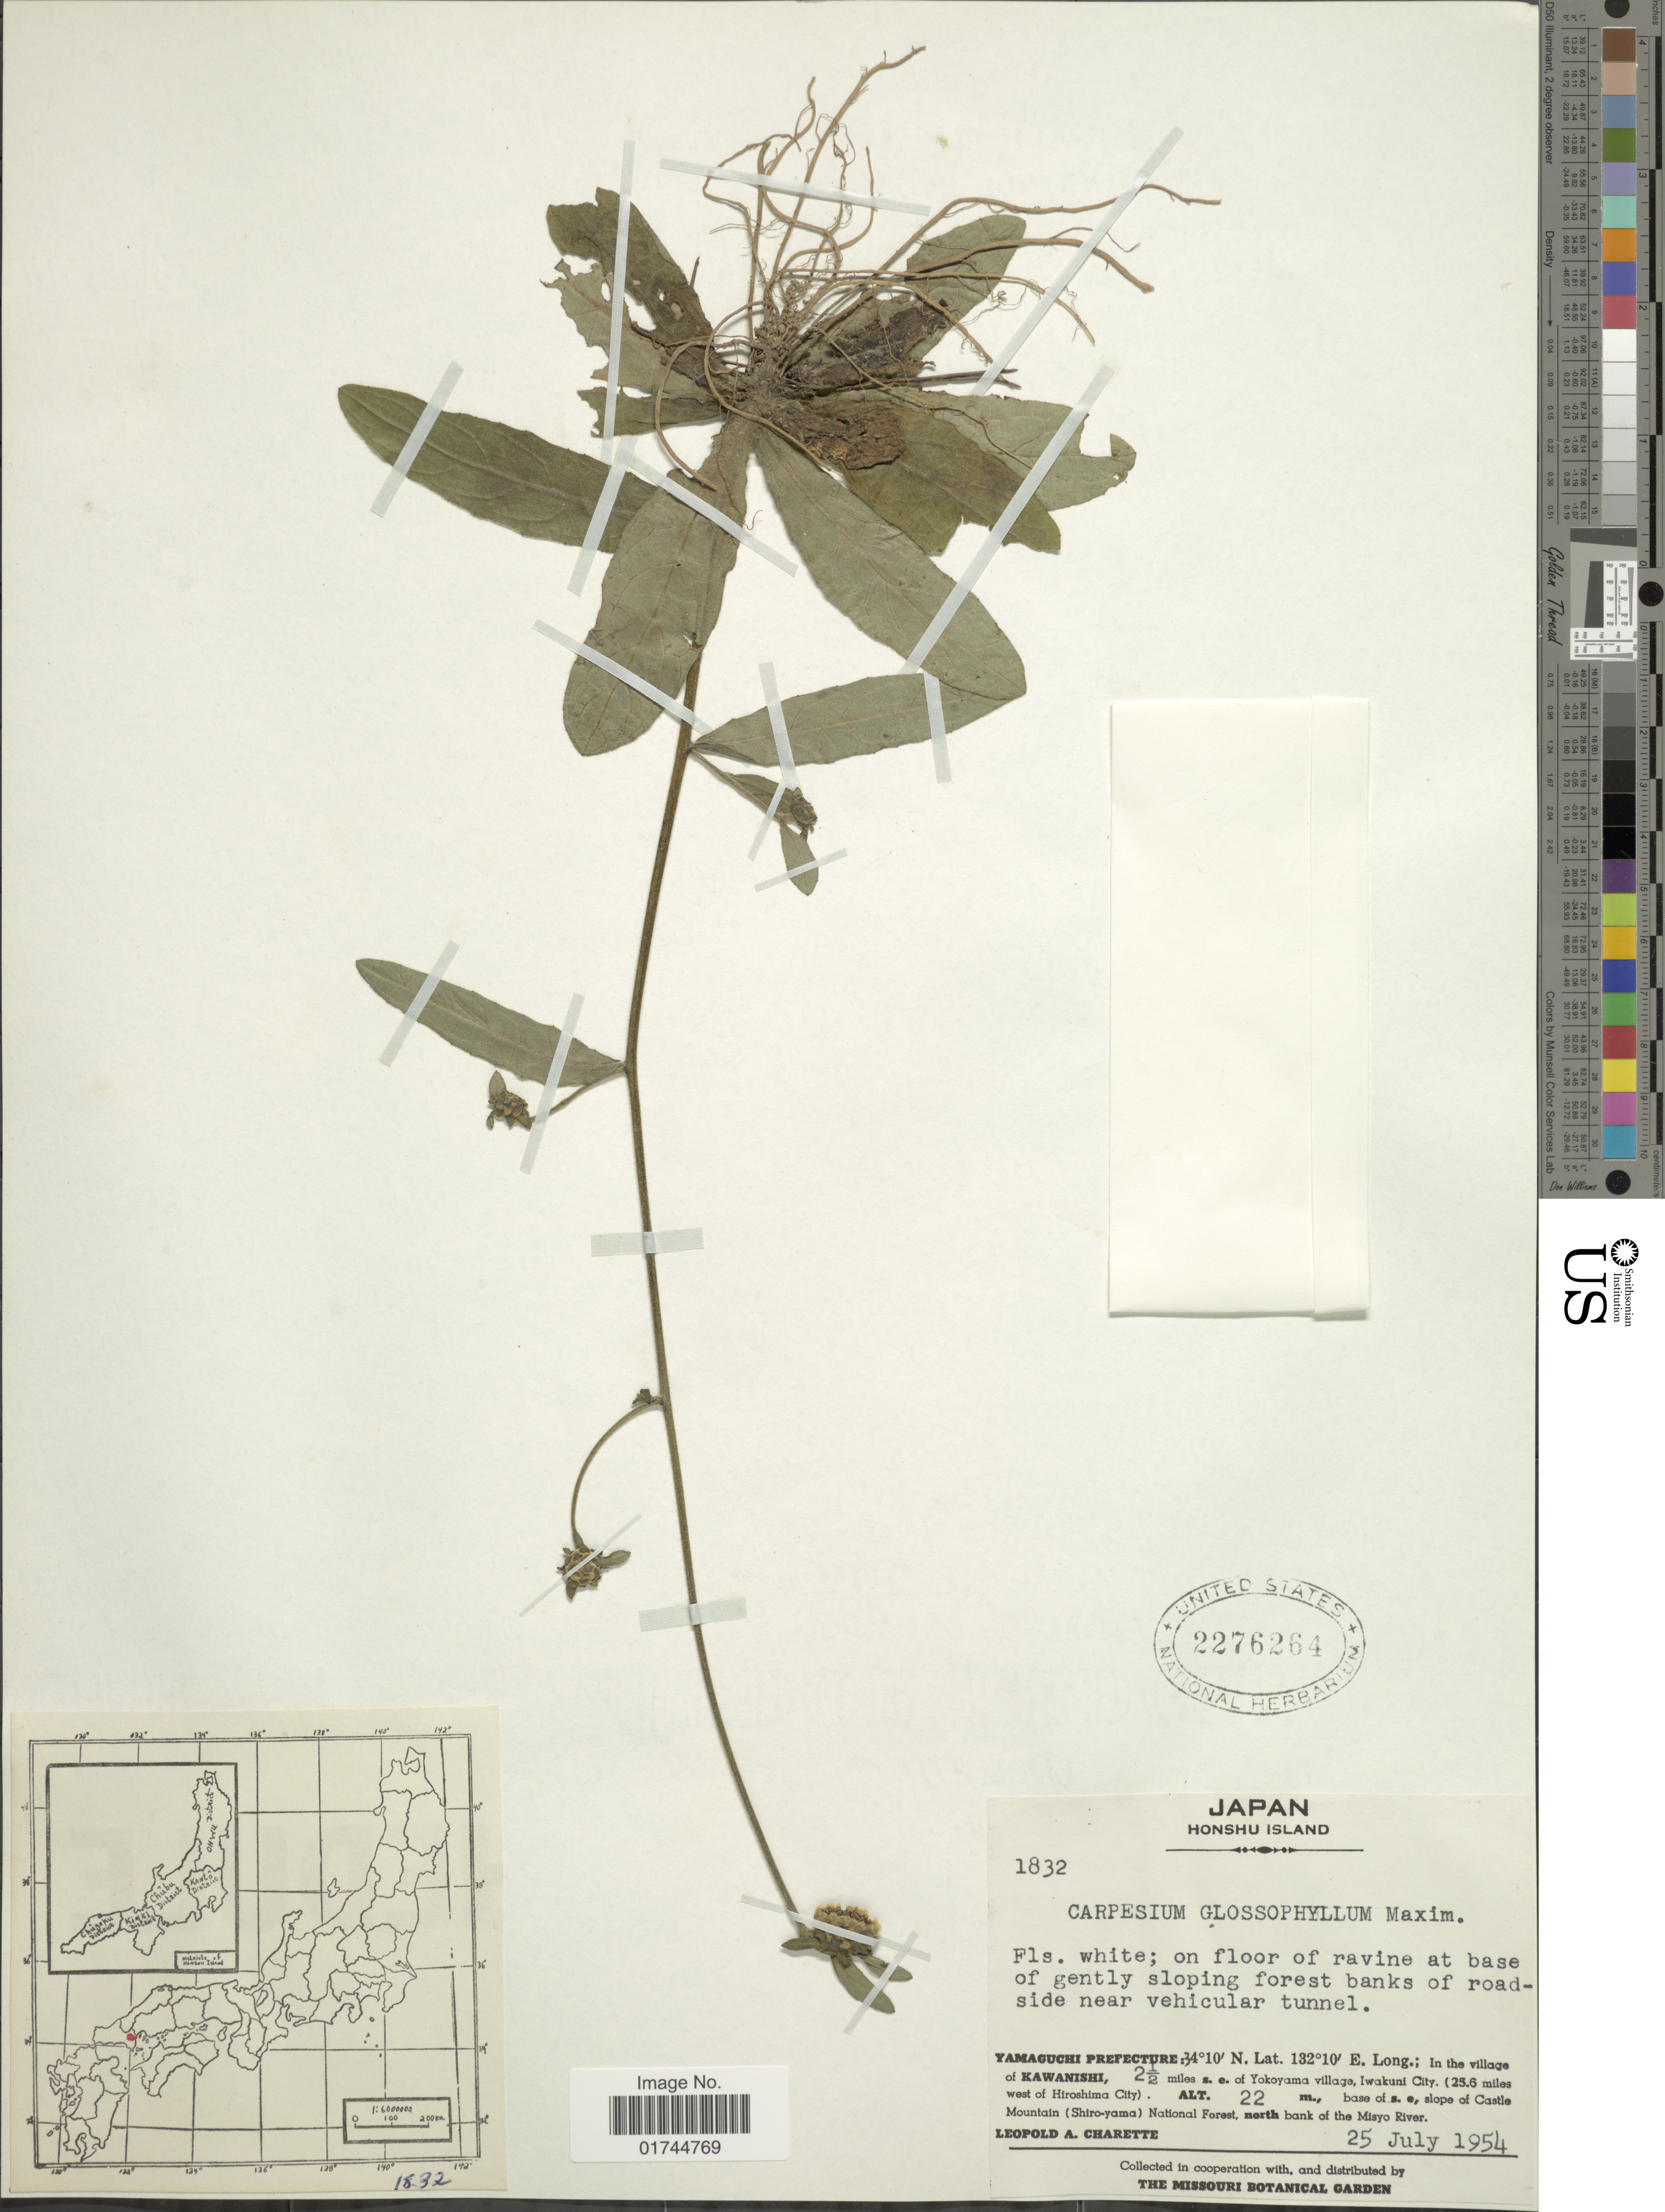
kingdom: Plantae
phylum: Tracheophyta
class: Magnoliopsida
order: Asterales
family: Asteraceae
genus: Carpesium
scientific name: Carpesium glossophyllum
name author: Maxim.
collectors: L. A. Charette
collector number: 1832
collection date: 1954-07-25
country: Japan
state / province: Yamaguti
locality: Honshu Island, Yamaguchi Prefecture, in the village of Kawanishi, 2½ miles s. e. Yokoyama village, Iwakuni City (25.6 miles west of Hiroshima City), base of s. e., slope of Castle Mountain (Shiro-yama) National Forest, north bank of the Misyo River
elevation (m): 22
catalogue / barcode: US 22762640